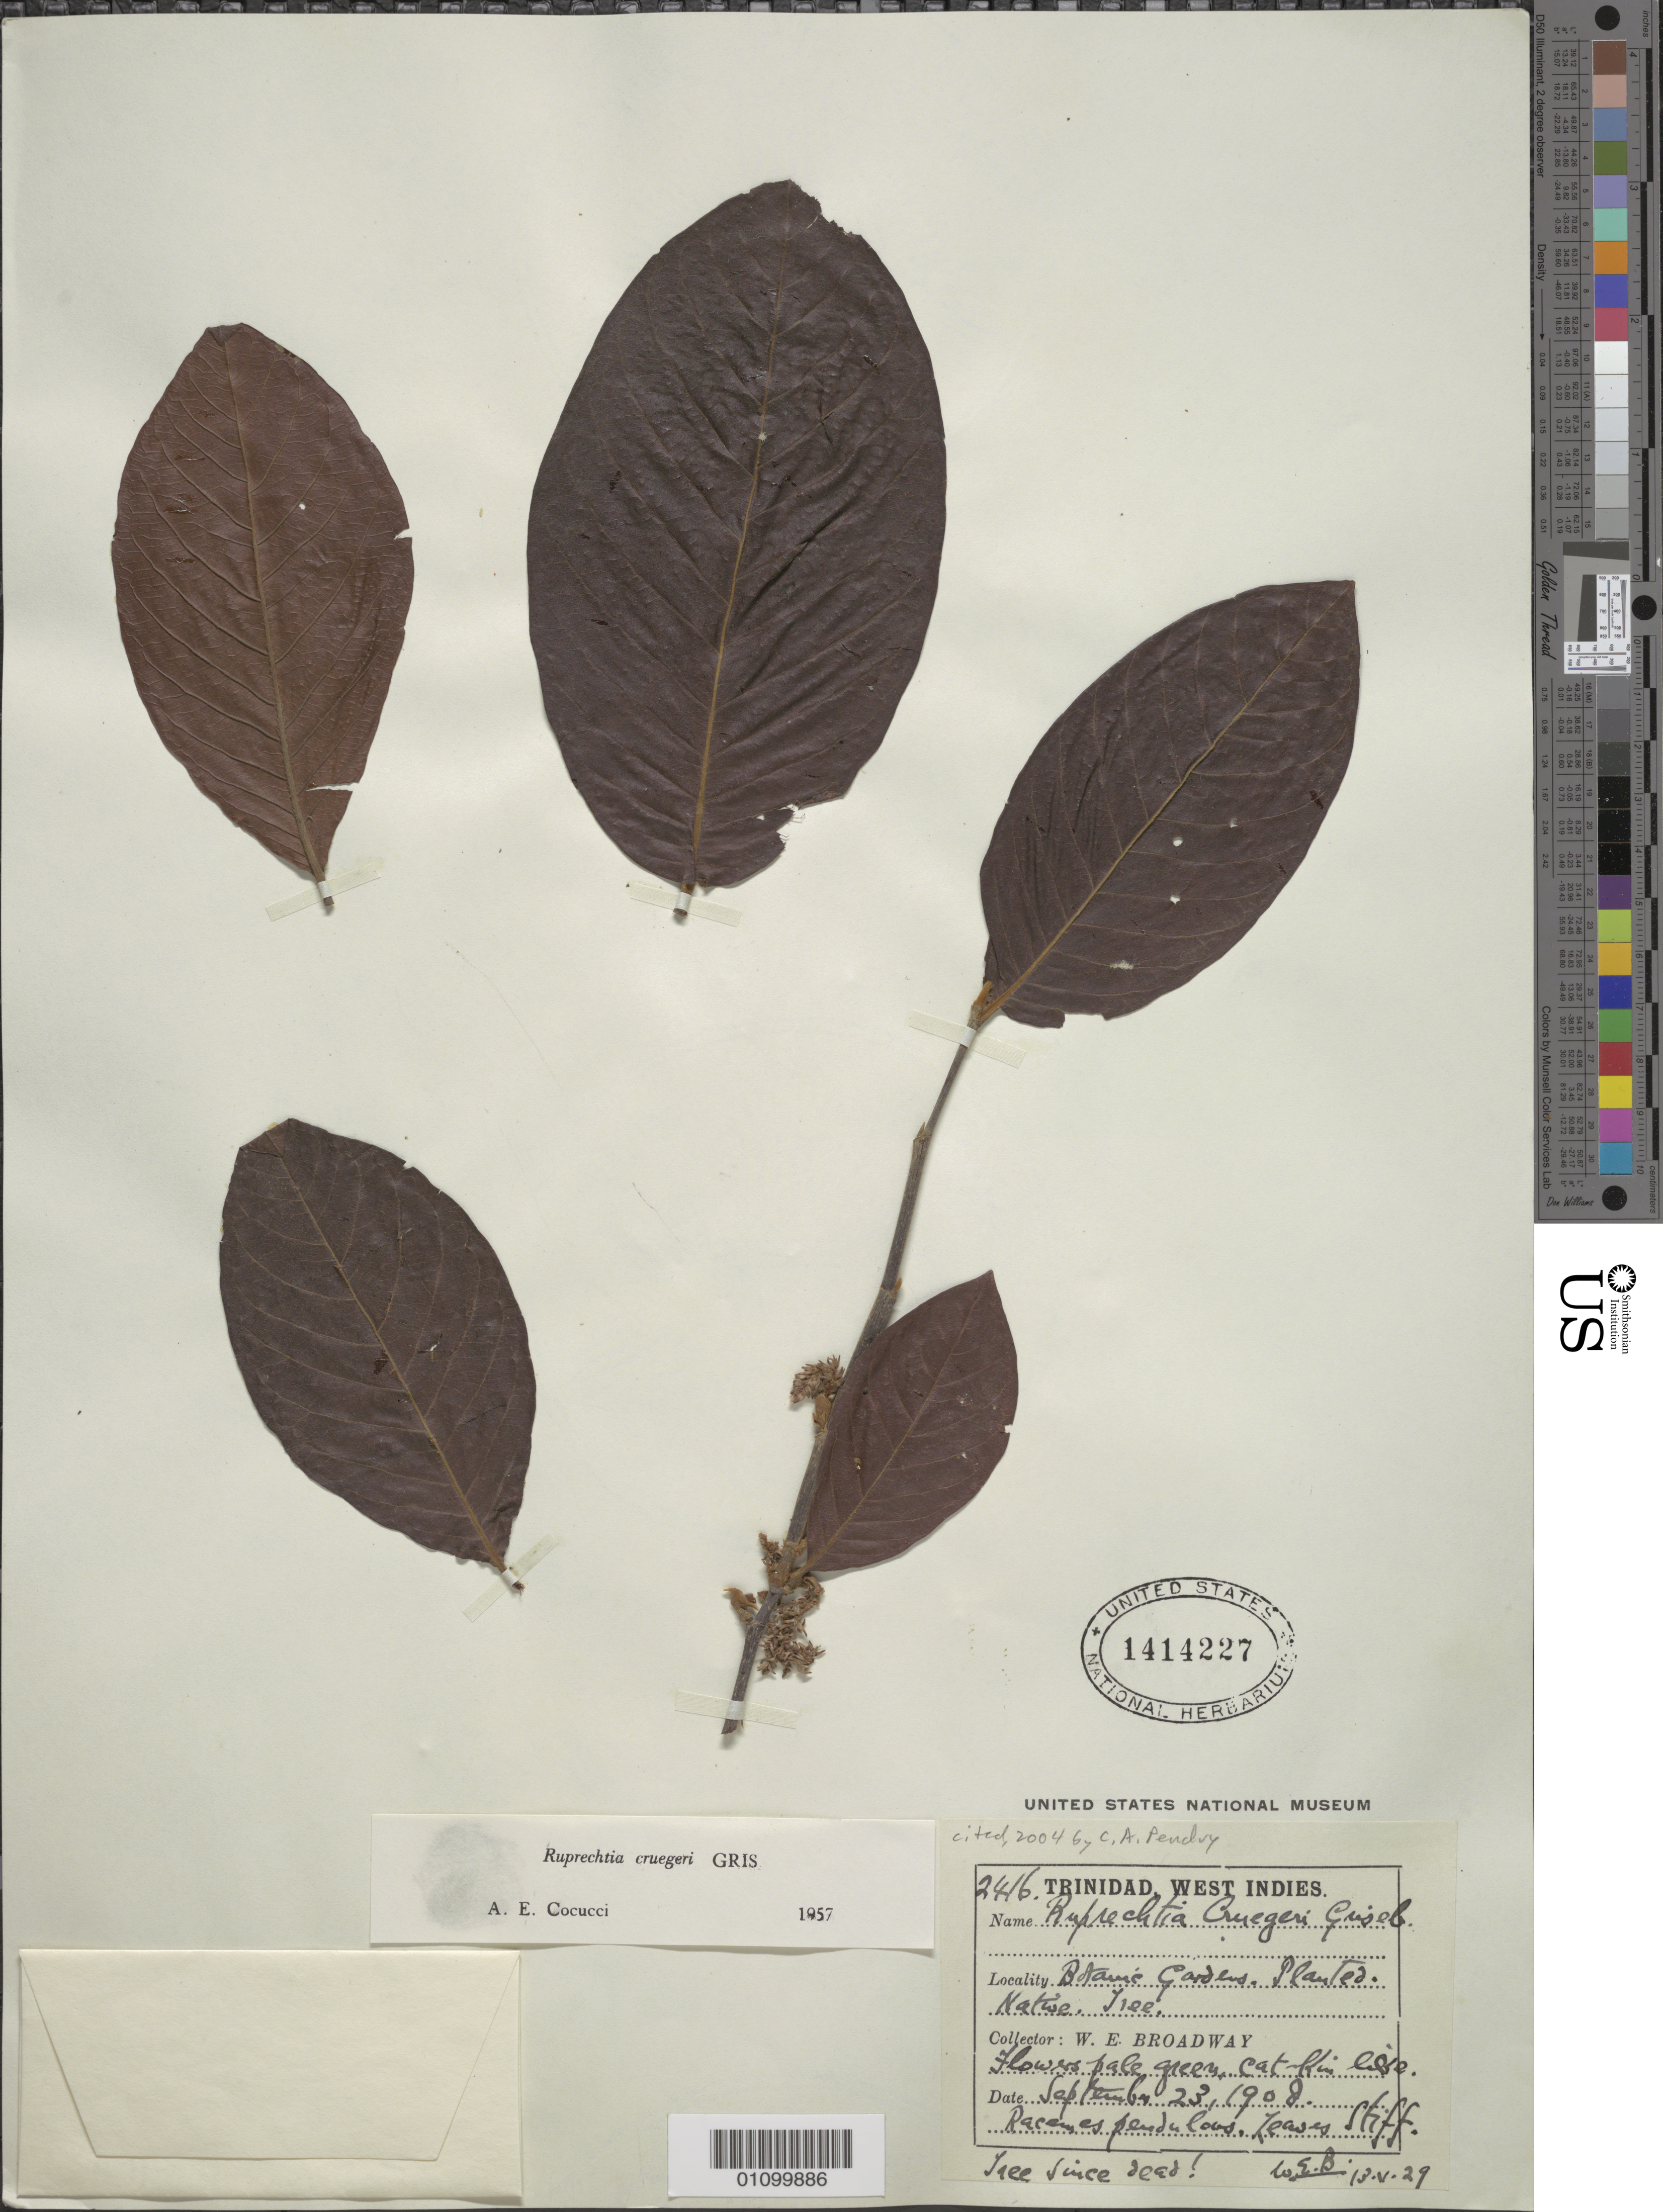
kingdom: Plantae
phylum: Tracheophyta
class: Magnoliopsida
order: Caryophyllales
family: Polygonaceae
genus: Ruprechtia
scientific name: Ruprechtia cruegeri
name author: Griseb. ex Lindau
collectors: W. E. Broadway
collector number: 2416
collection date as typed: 23 Sep 1908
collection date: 1908-09-23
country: Trinidad and Tobago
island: Trinidad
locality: Botame Garderd, planted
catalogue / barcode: US 1414227